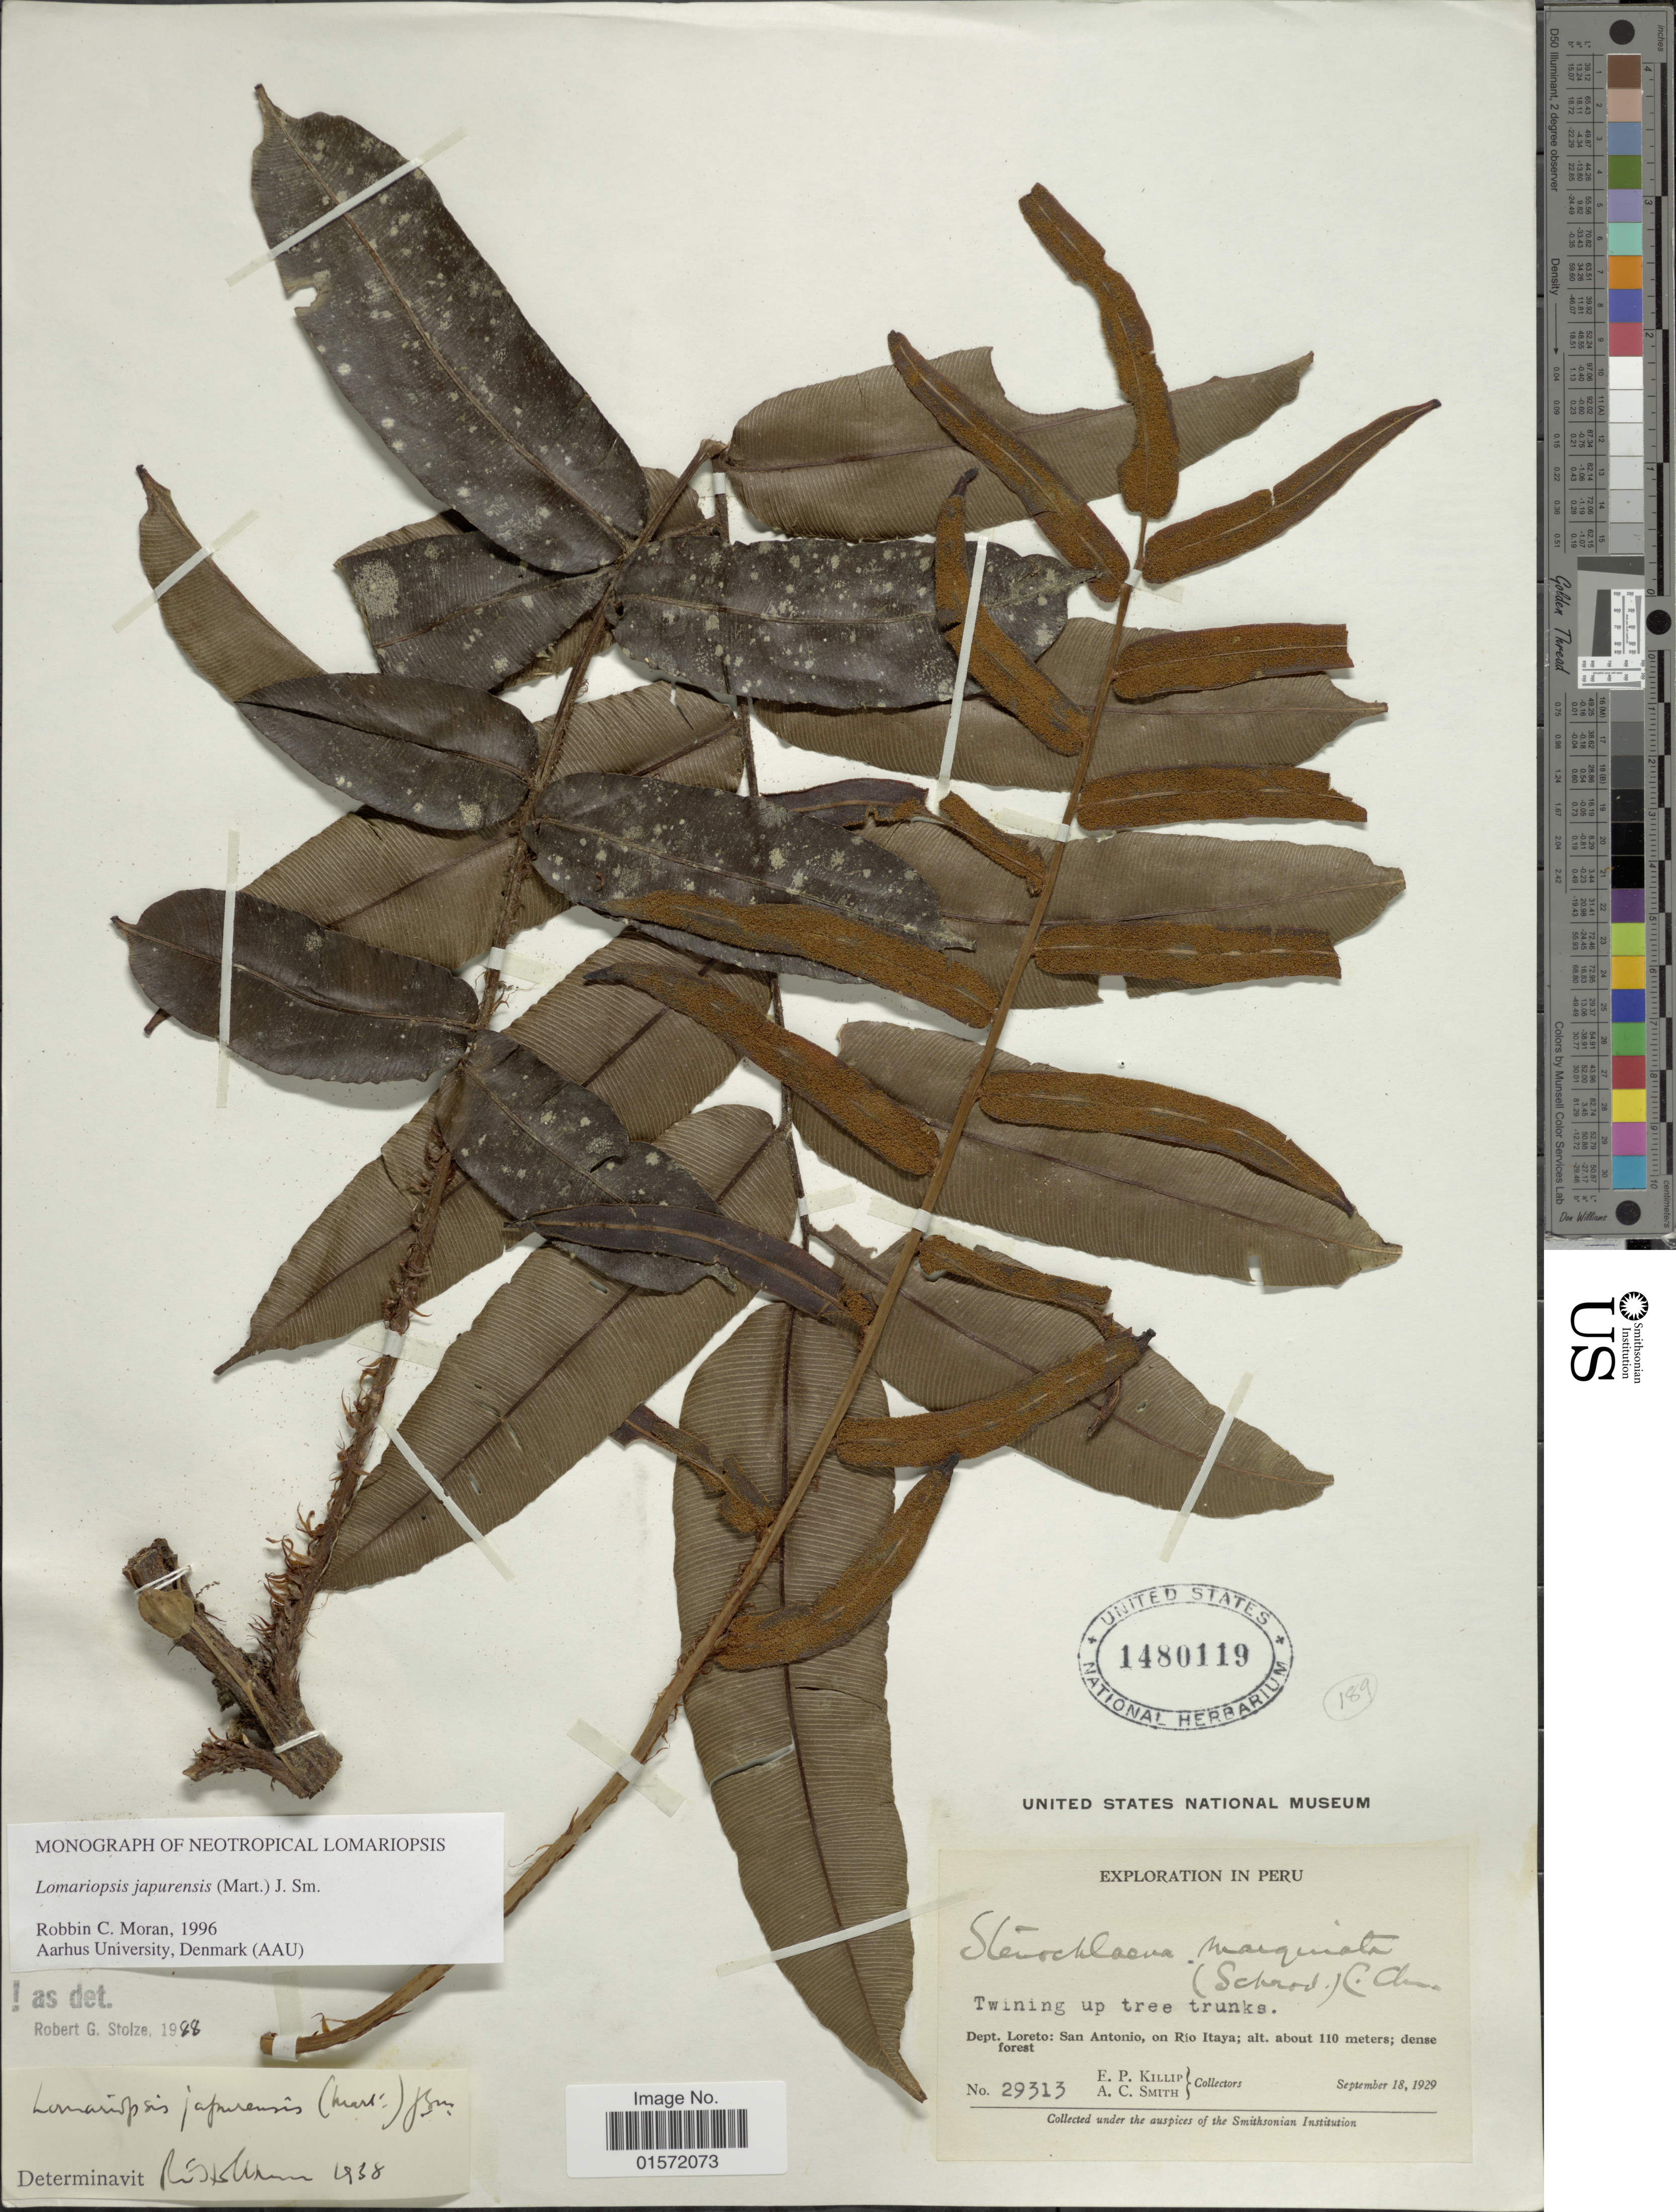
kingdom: Plantae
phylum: Tracheophyta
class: Polypodiopsida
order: Polypodiales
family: Lomariopsidaceae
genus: Lomariopsis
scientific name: Lomariopsis japurensis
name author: (Mart.) J. Sm.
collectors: E. P. Killip & A. C. Smith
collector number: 29313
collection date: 1929-09-18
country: Peru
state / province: Loreto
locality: San Antonio, on Río Itaya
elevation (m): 110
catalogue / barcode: US 1480119